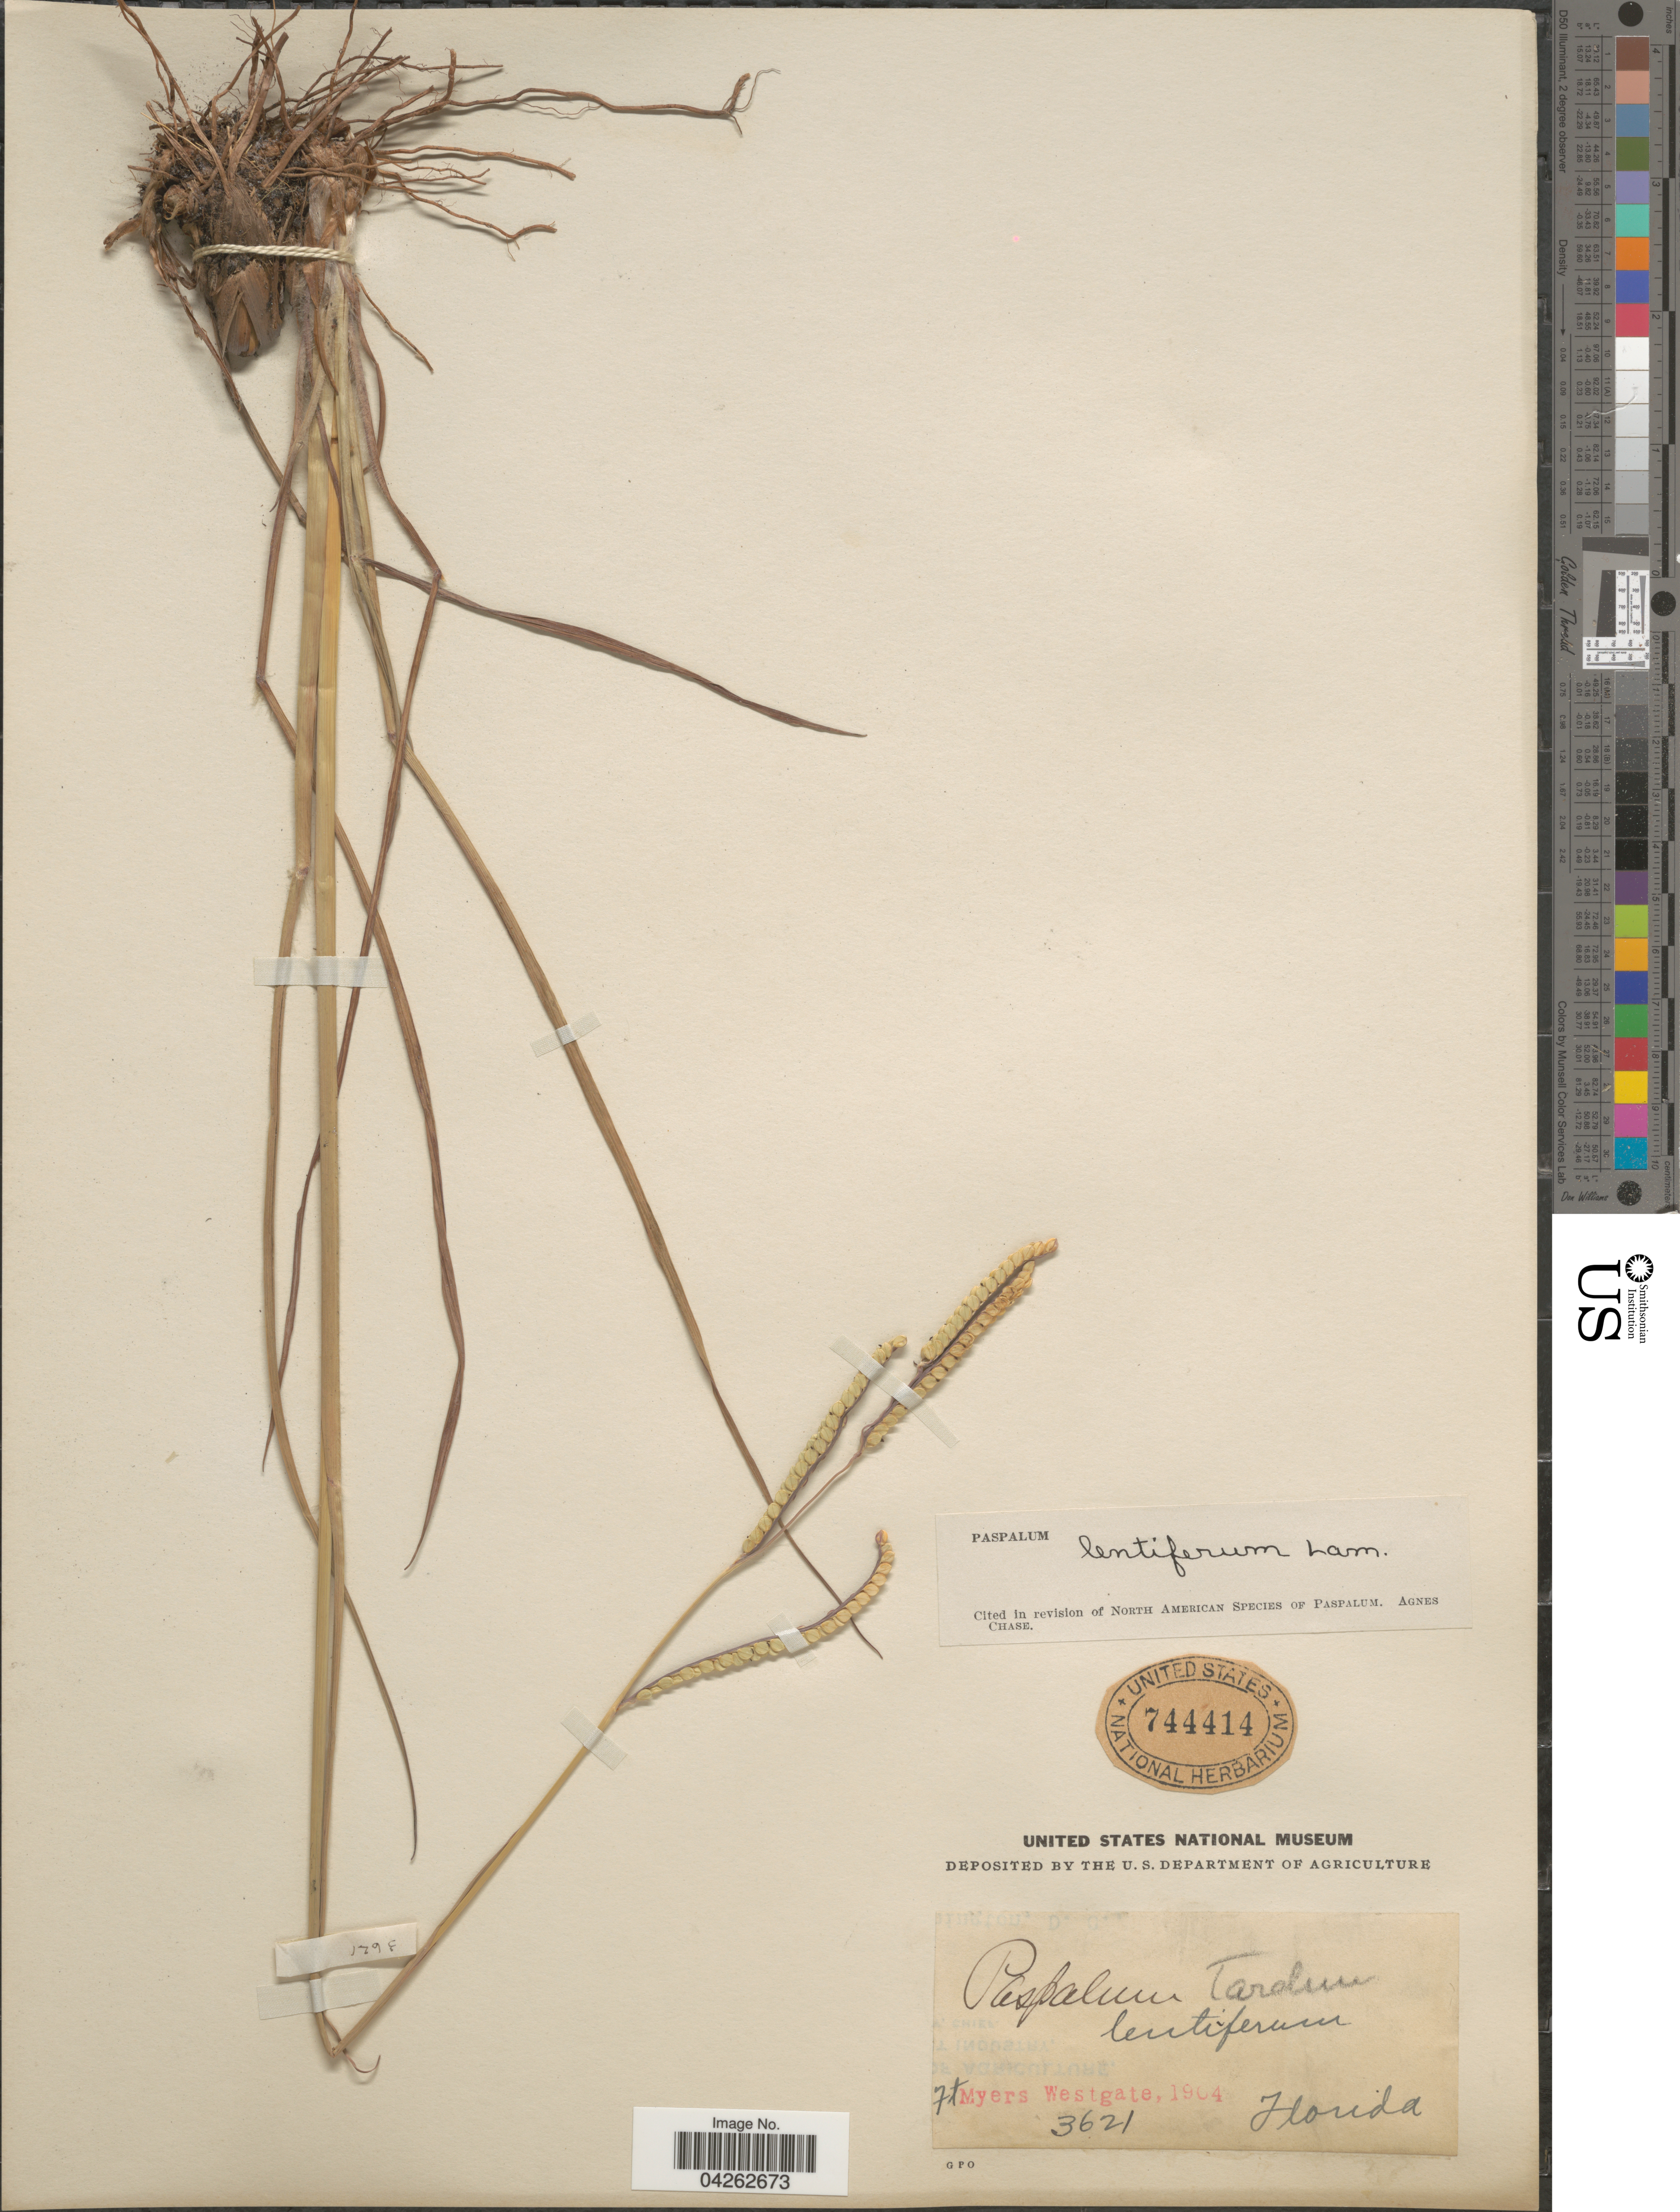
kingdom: Plantae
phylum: Tracheophyta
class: Liliopsida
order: Poales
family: Poaceae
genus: Paspalum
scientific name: Paspalum lentiferum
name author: Lam.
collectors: -. Westgate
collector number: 3621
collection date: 1904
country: United States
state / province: Florida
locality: Ft Myers.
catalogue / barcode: US 744414